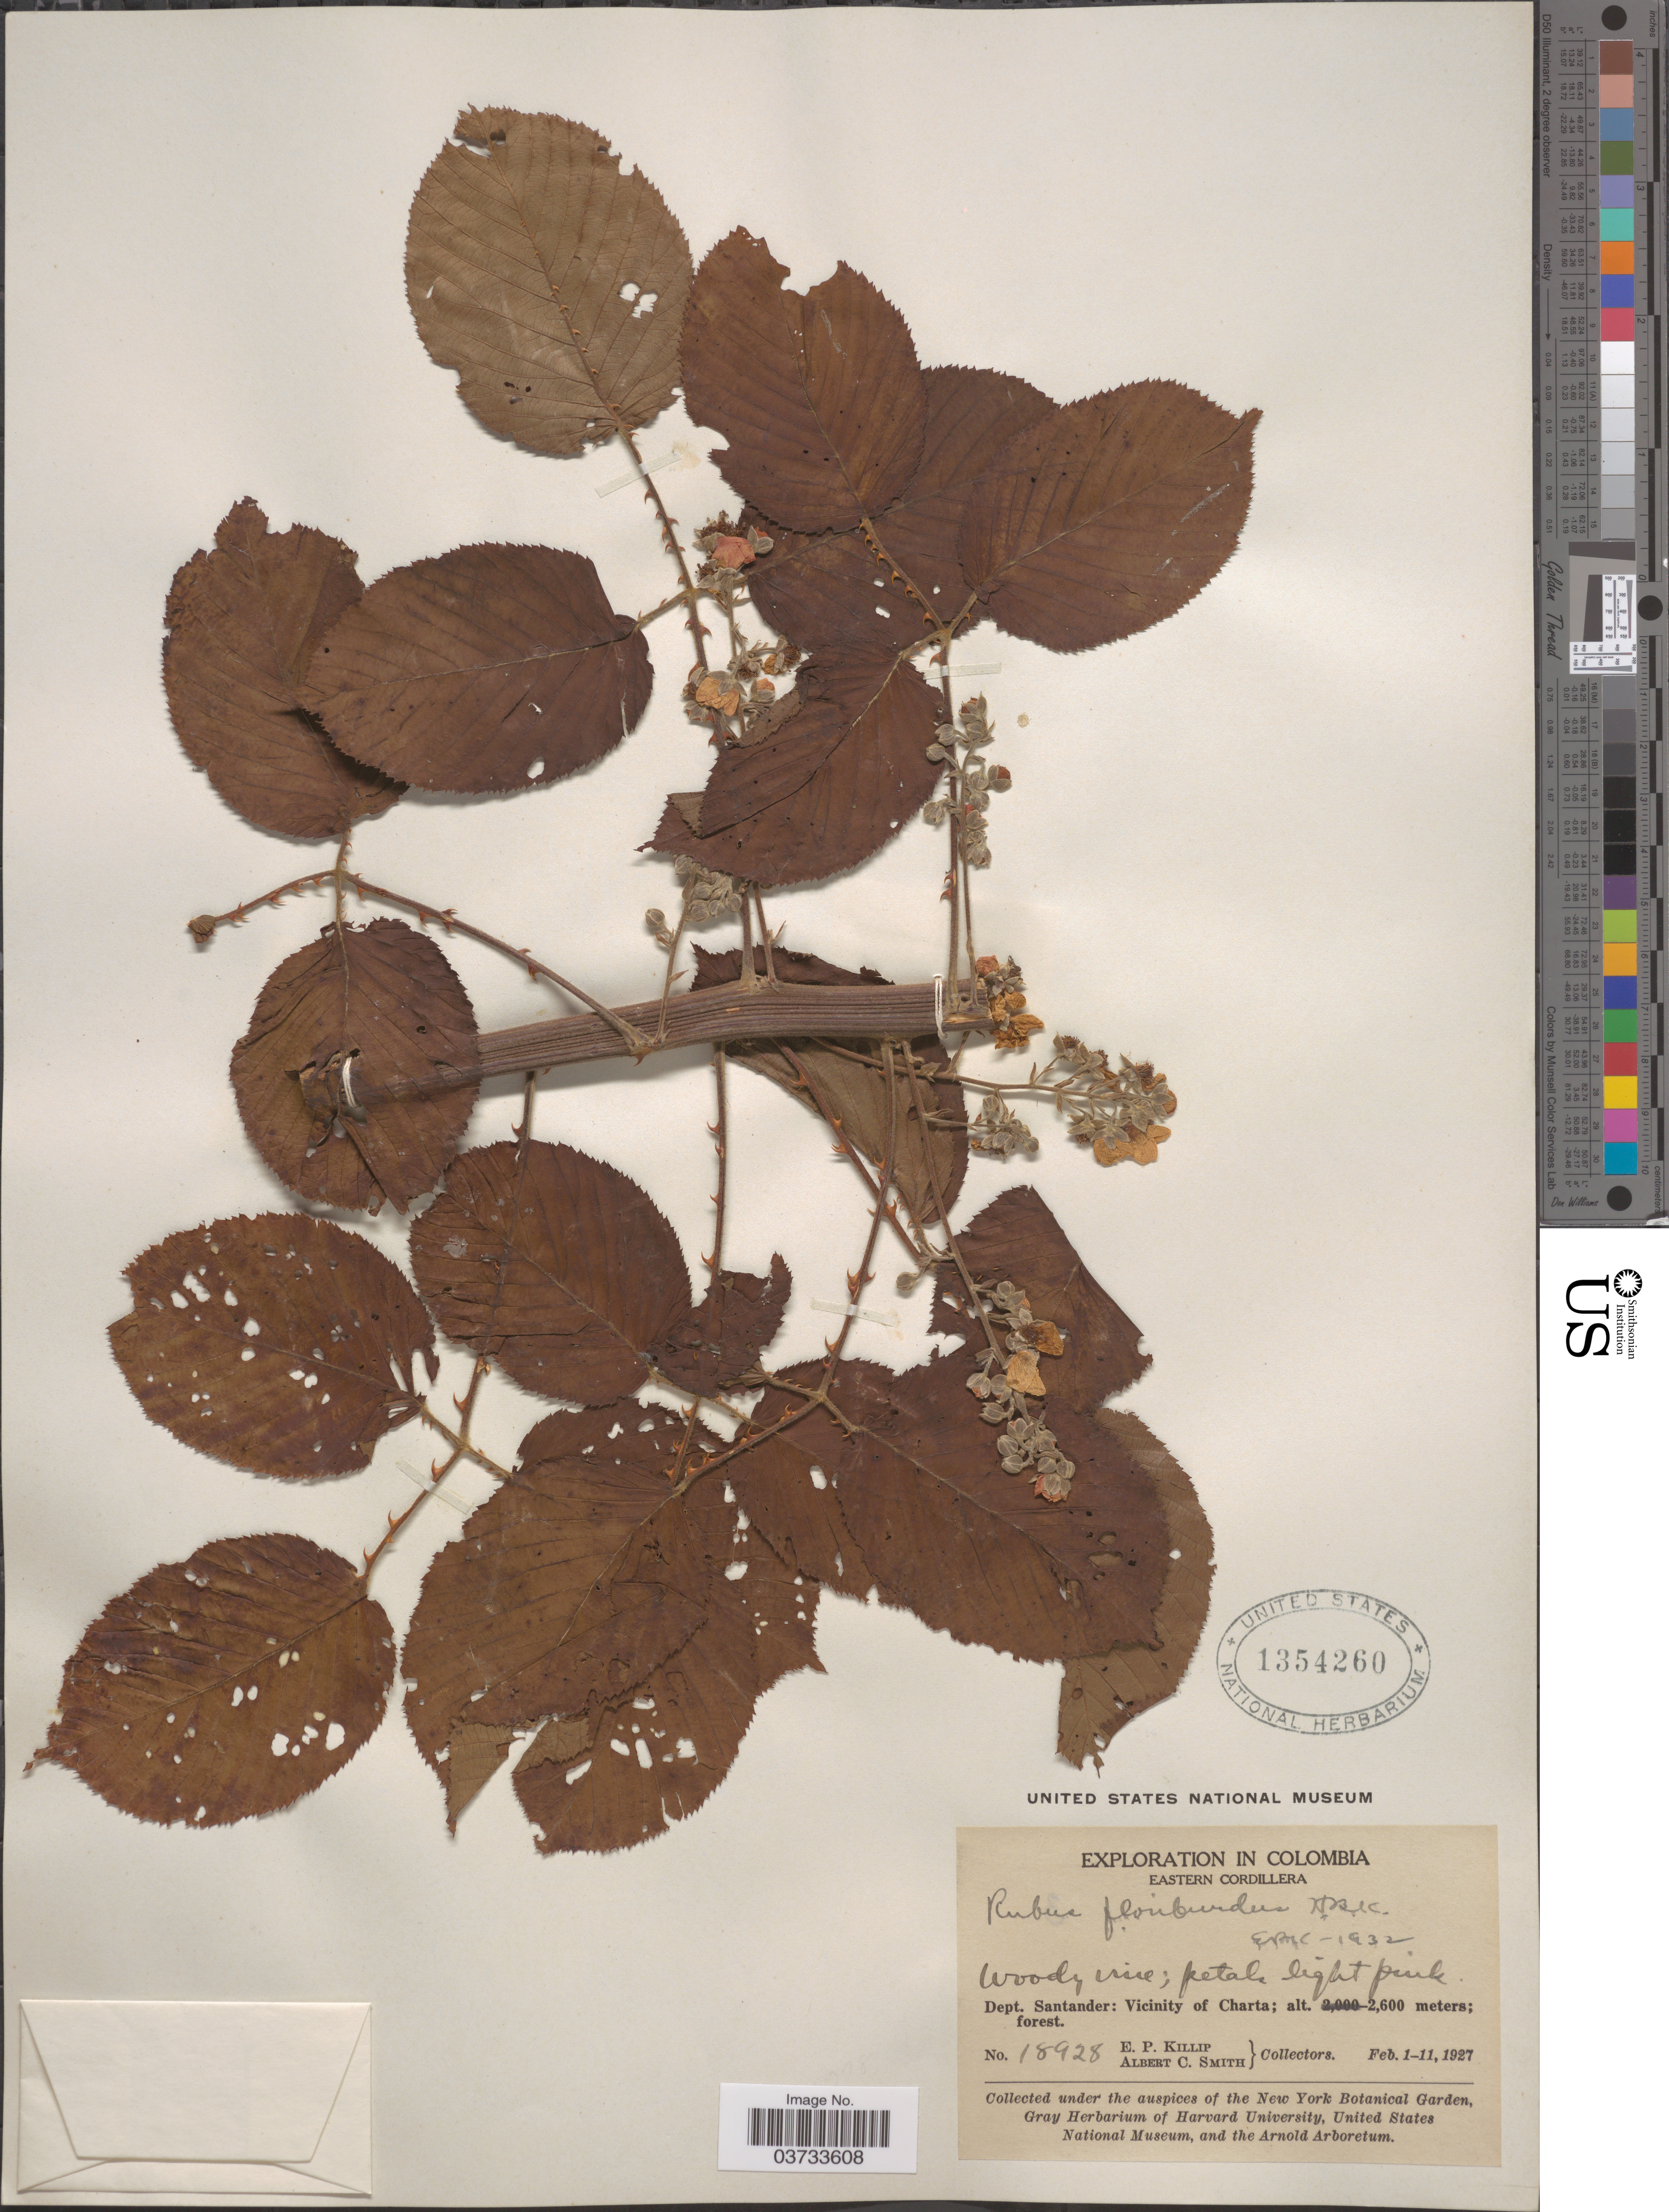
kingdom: Plantae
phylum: Tracheophyta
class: Magnoliopsida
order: Rosales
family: Rosaceae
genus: Rubus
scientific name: Rubus robustus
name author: C. Presl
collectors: E. P. Killip & A. C. Smith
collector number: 18928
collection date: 1927-02-01/1927-02-11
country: Colombia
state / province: Santander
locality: Eastern Cordillera. Dept. Santander: Vicinity of Charta.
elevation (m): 2600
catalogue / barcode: US 1354260